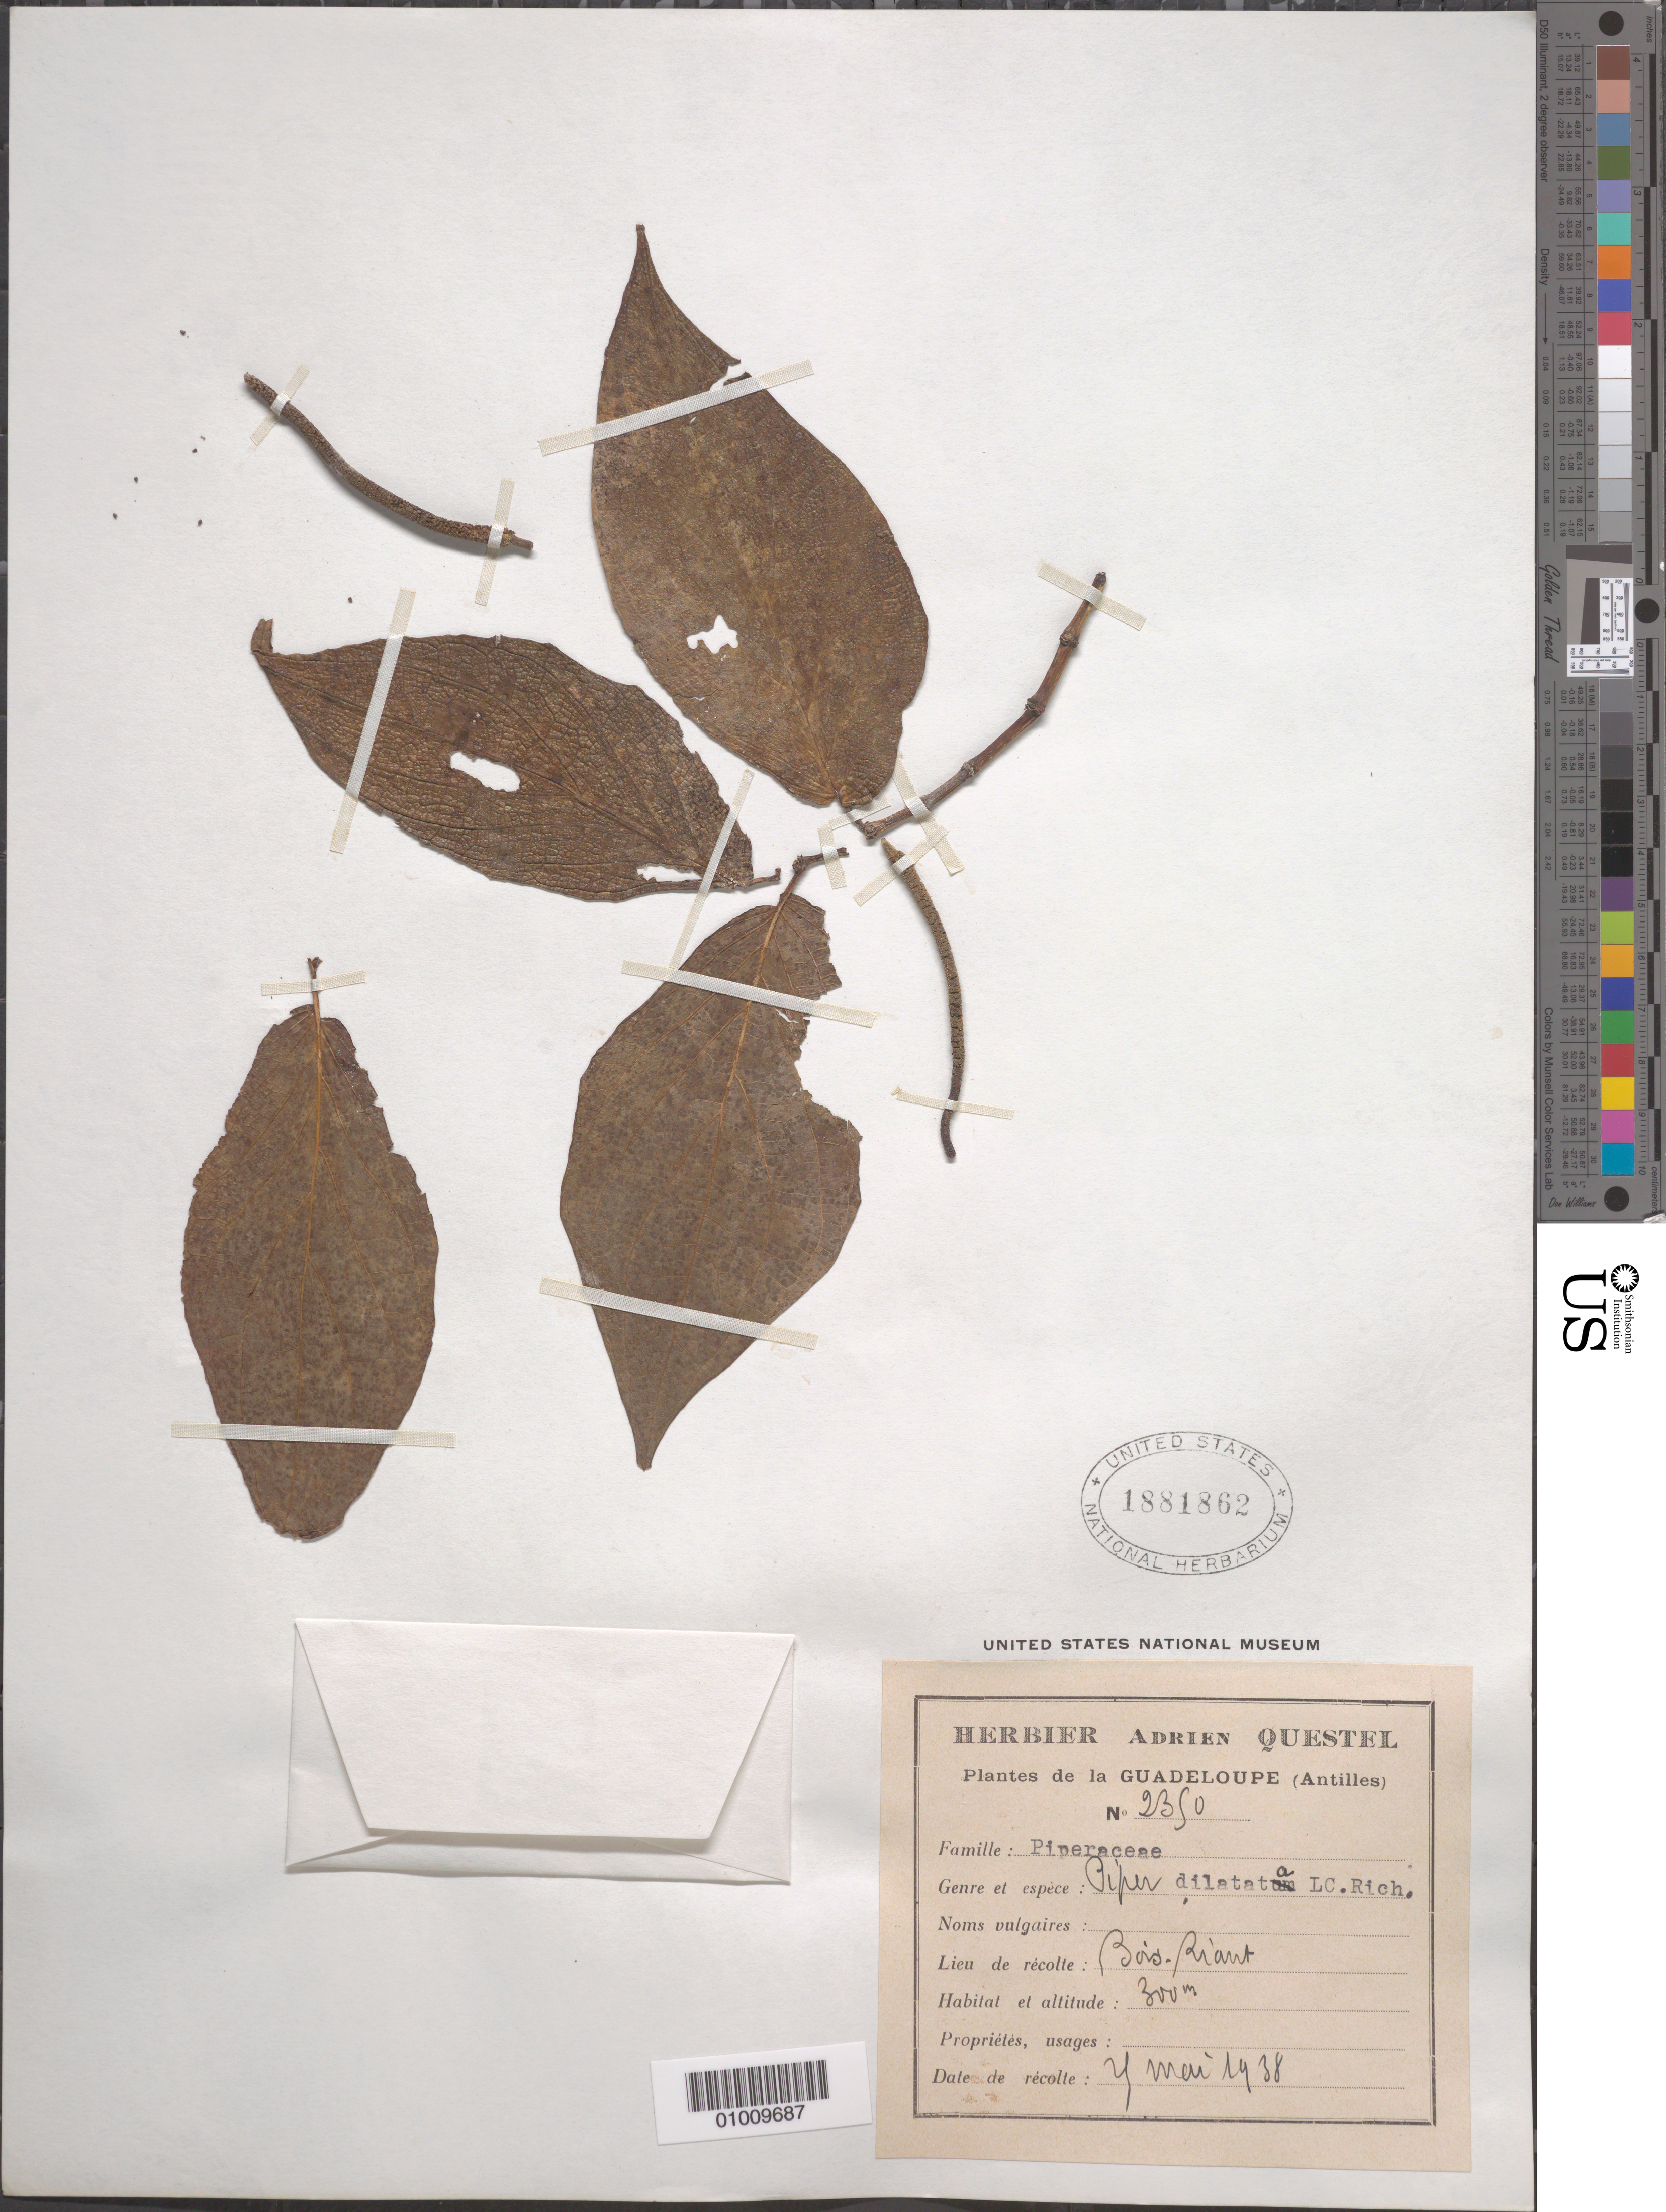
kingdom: Plantae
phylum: Tracheophyta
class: Magnoliopsida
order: Piperales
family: Piperaceae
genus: Piper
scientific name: Piper dilatatum var. dilatatum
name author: Rich.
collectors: A. Questel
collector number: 2350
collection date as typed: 04 May 1938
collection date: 1938-05-04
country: Guadeloupe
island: Basse Terre [Guadeloupe]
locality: Bois Riant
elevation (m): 300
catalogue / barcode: US 1881862